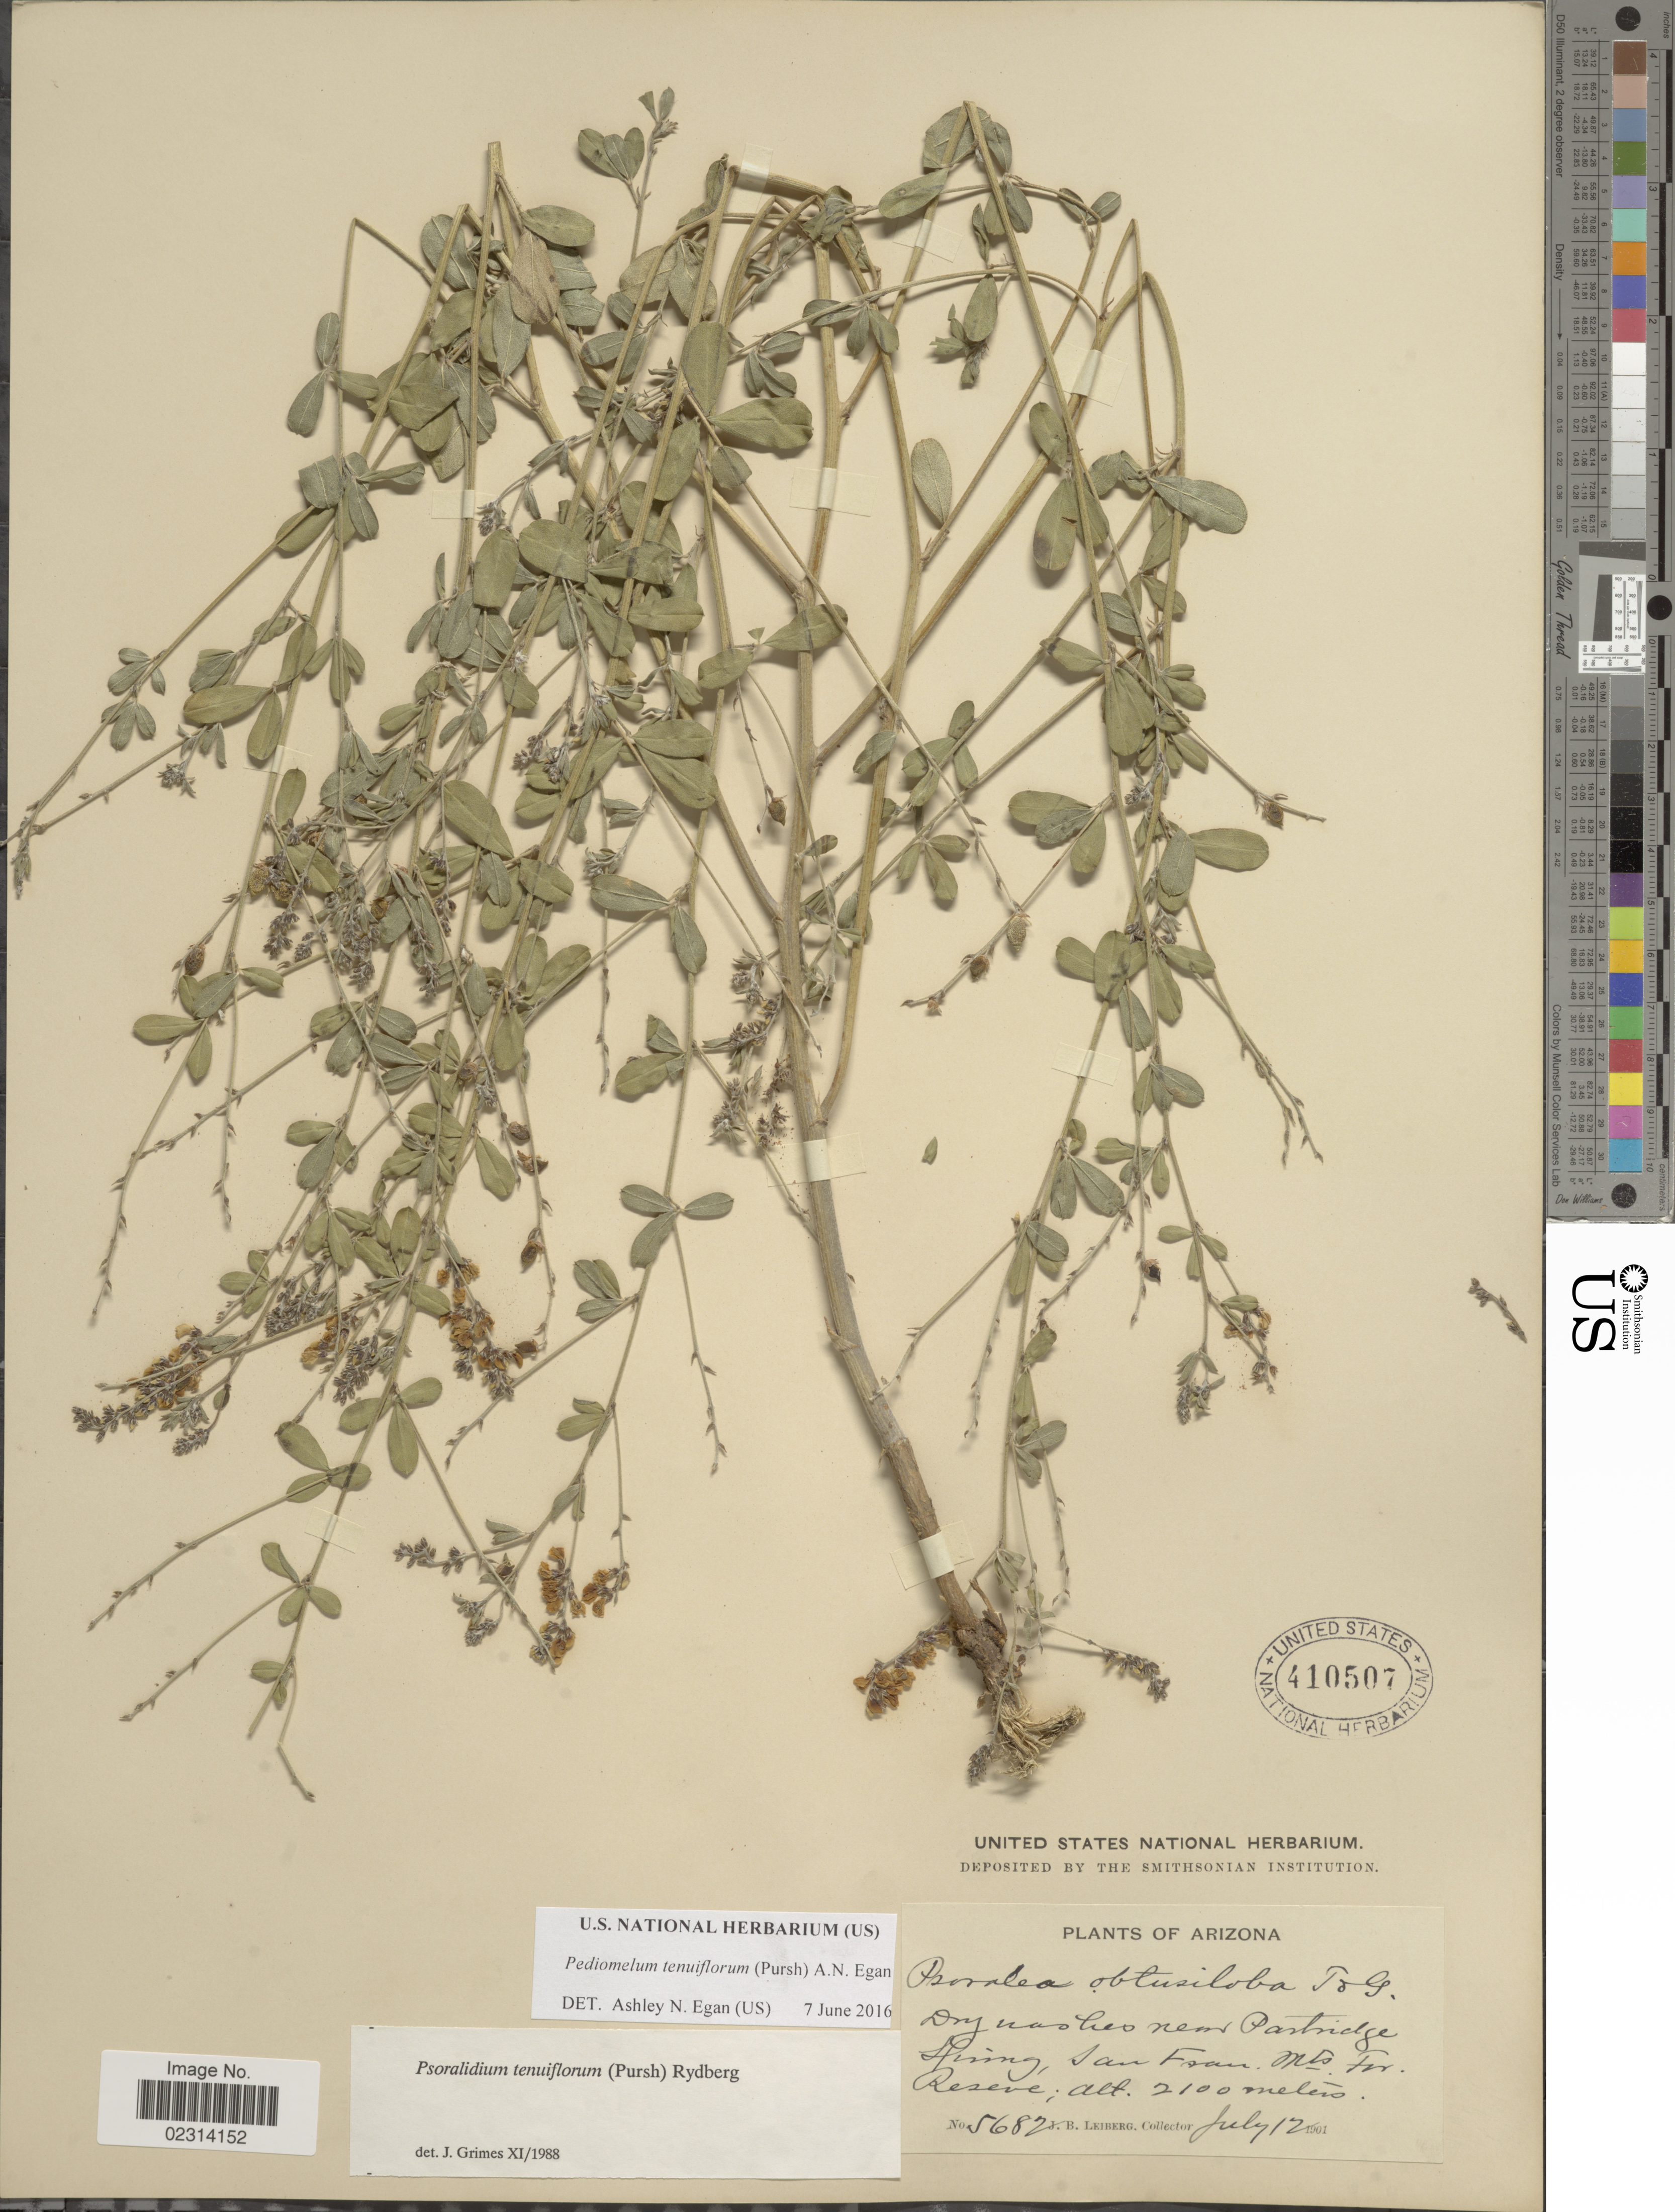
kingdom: Plantae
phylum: Tracheophyta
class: Magnoliopsida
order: Fabales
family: Fabaceae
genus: Psoralidium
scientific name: Psoralidium tenuiflorum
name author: (Pursh) Rydb.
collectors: J. B. Leiberg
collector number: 5682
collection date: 1901-07-12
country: United States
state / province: Arizona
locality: Near Partridge Spring, San Fran. Mts. For. Reserve [San Francisco Mountains Forest Reserve]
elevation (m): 2100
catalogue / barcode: US 410507